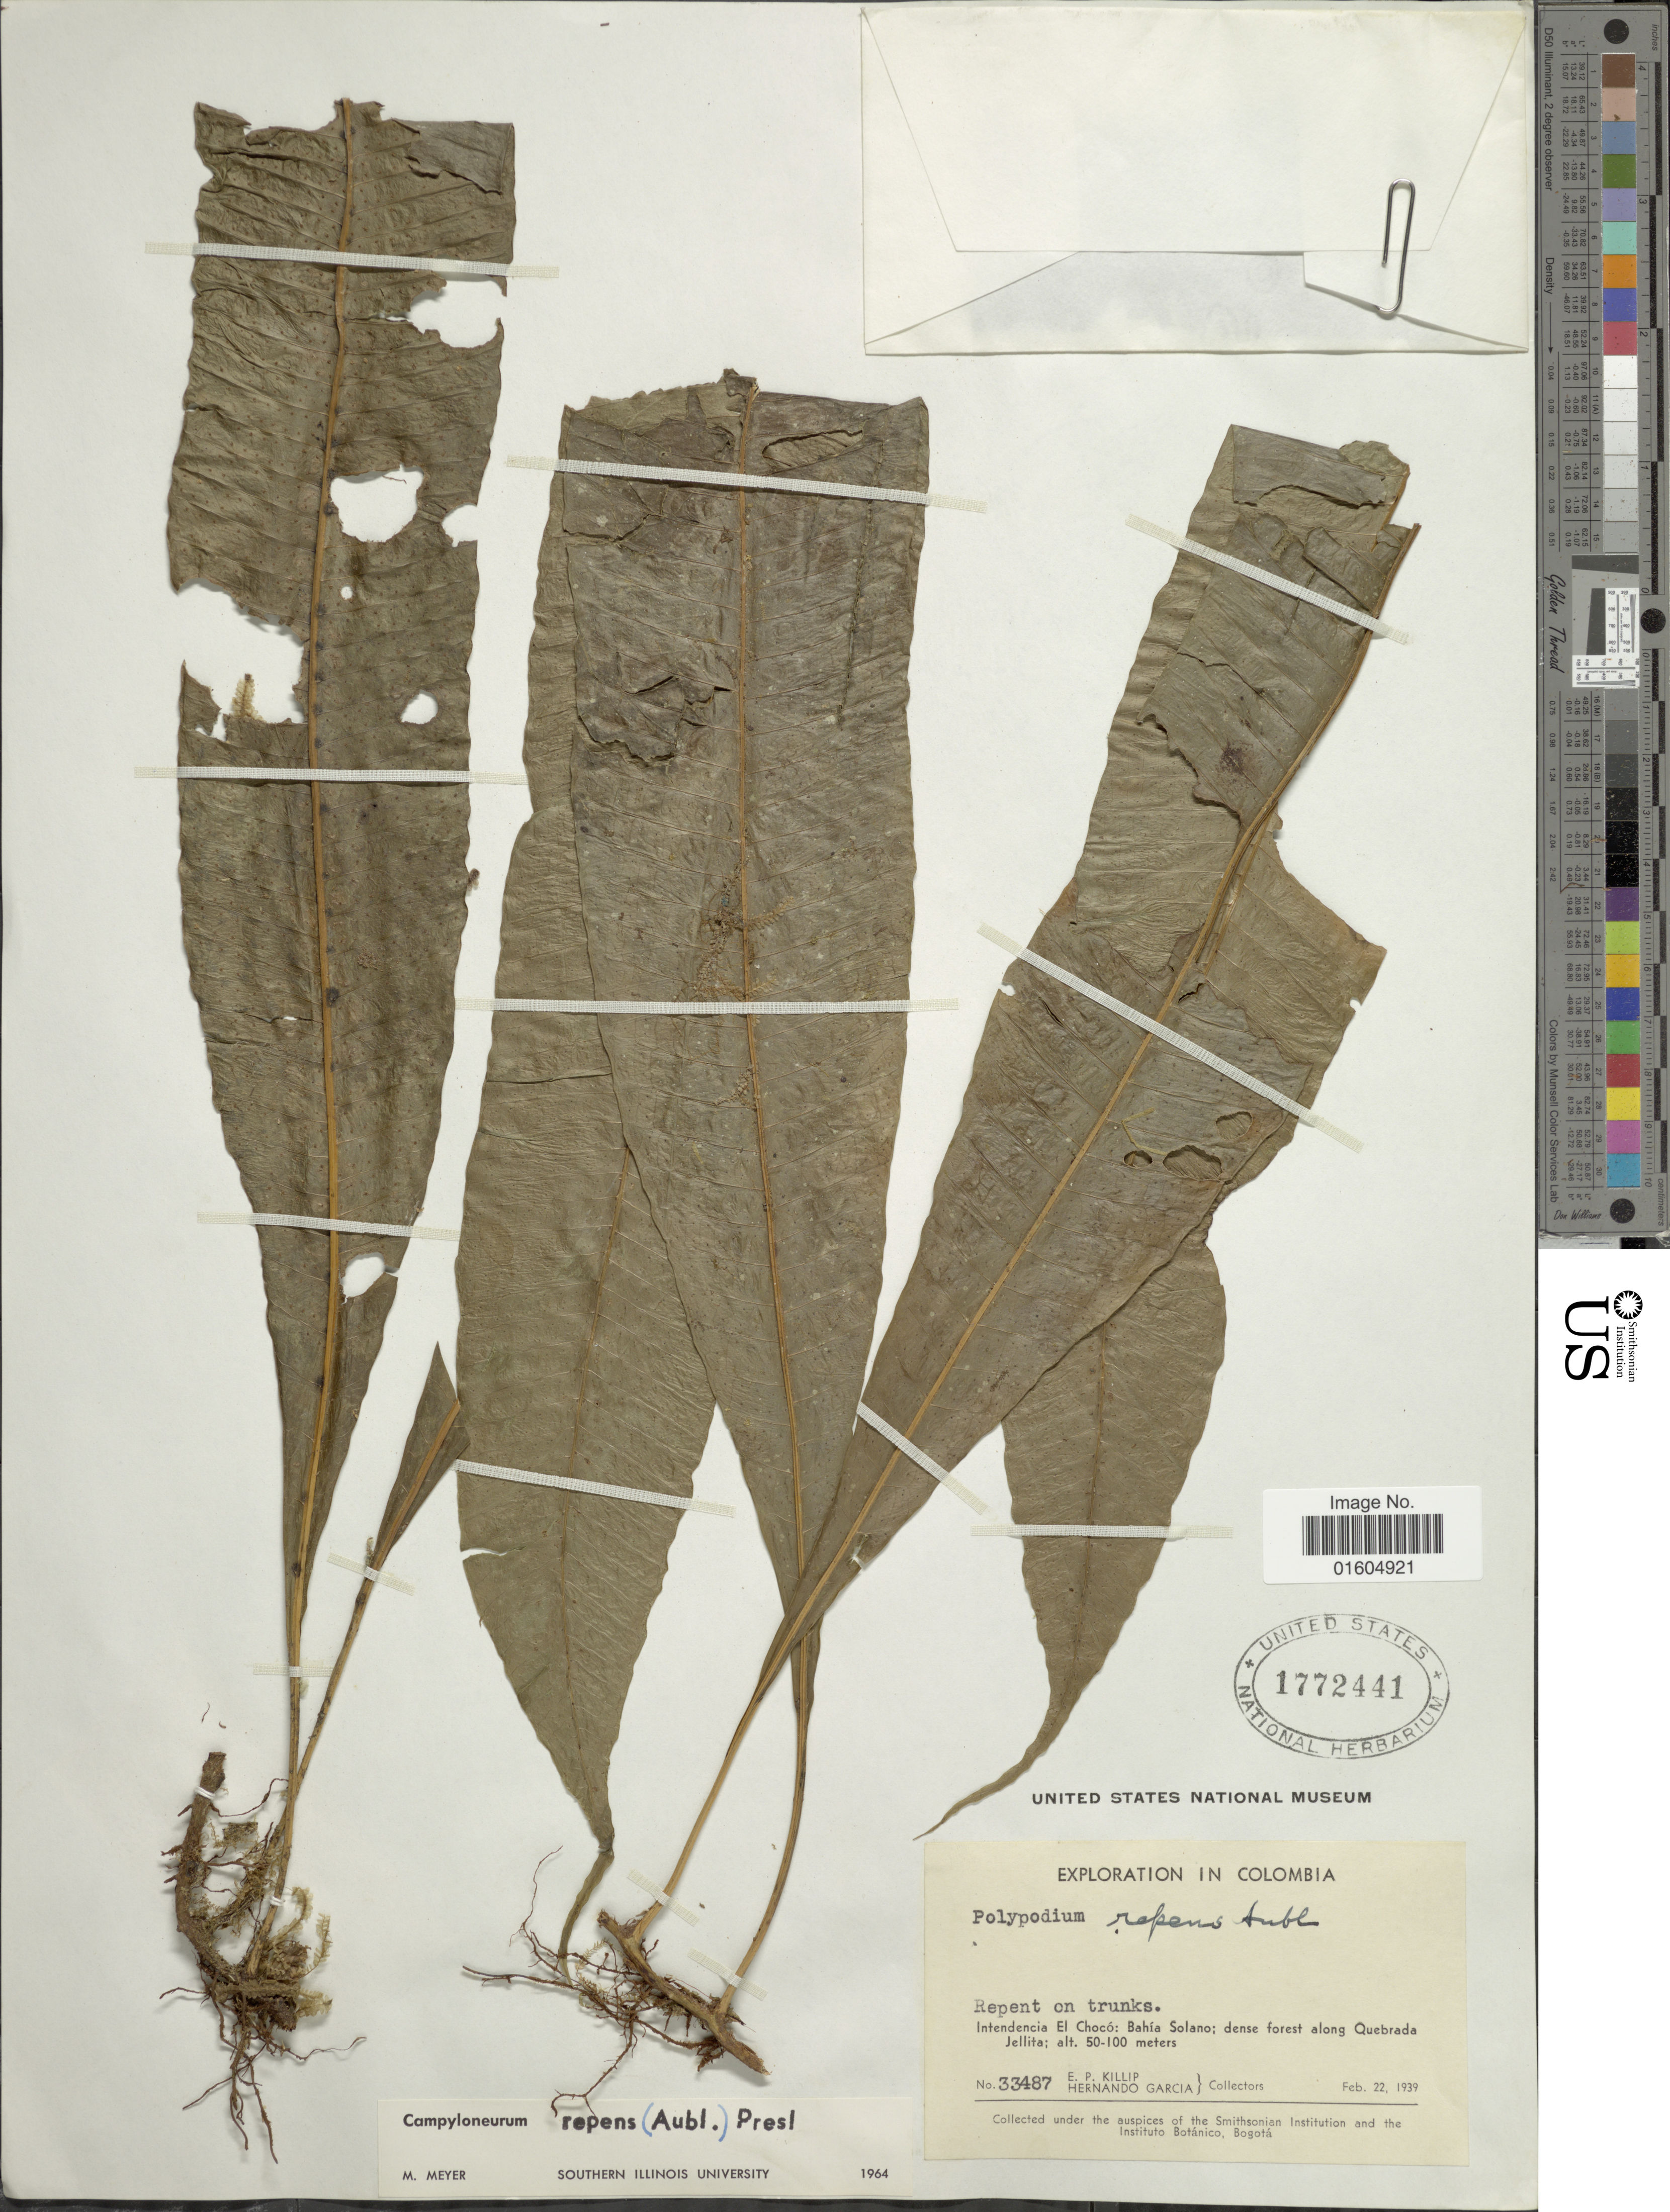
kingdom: Plantae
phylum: Tracheophyta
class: Polypodiopsida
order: Polypodiales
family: Polypodiaceae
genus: Campyloneurum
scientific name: Campyloneurum repens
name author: (Aubl.) C. Presl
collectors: E. P. Killip & H. Garcia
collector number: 33487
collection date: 1939-02-22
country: Colombia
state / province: Chocó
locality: Colombia. Intendencia El Choco: Bahia Solano; dense forest along Quebrada Jellita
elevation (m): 50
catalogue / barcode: US 1772441